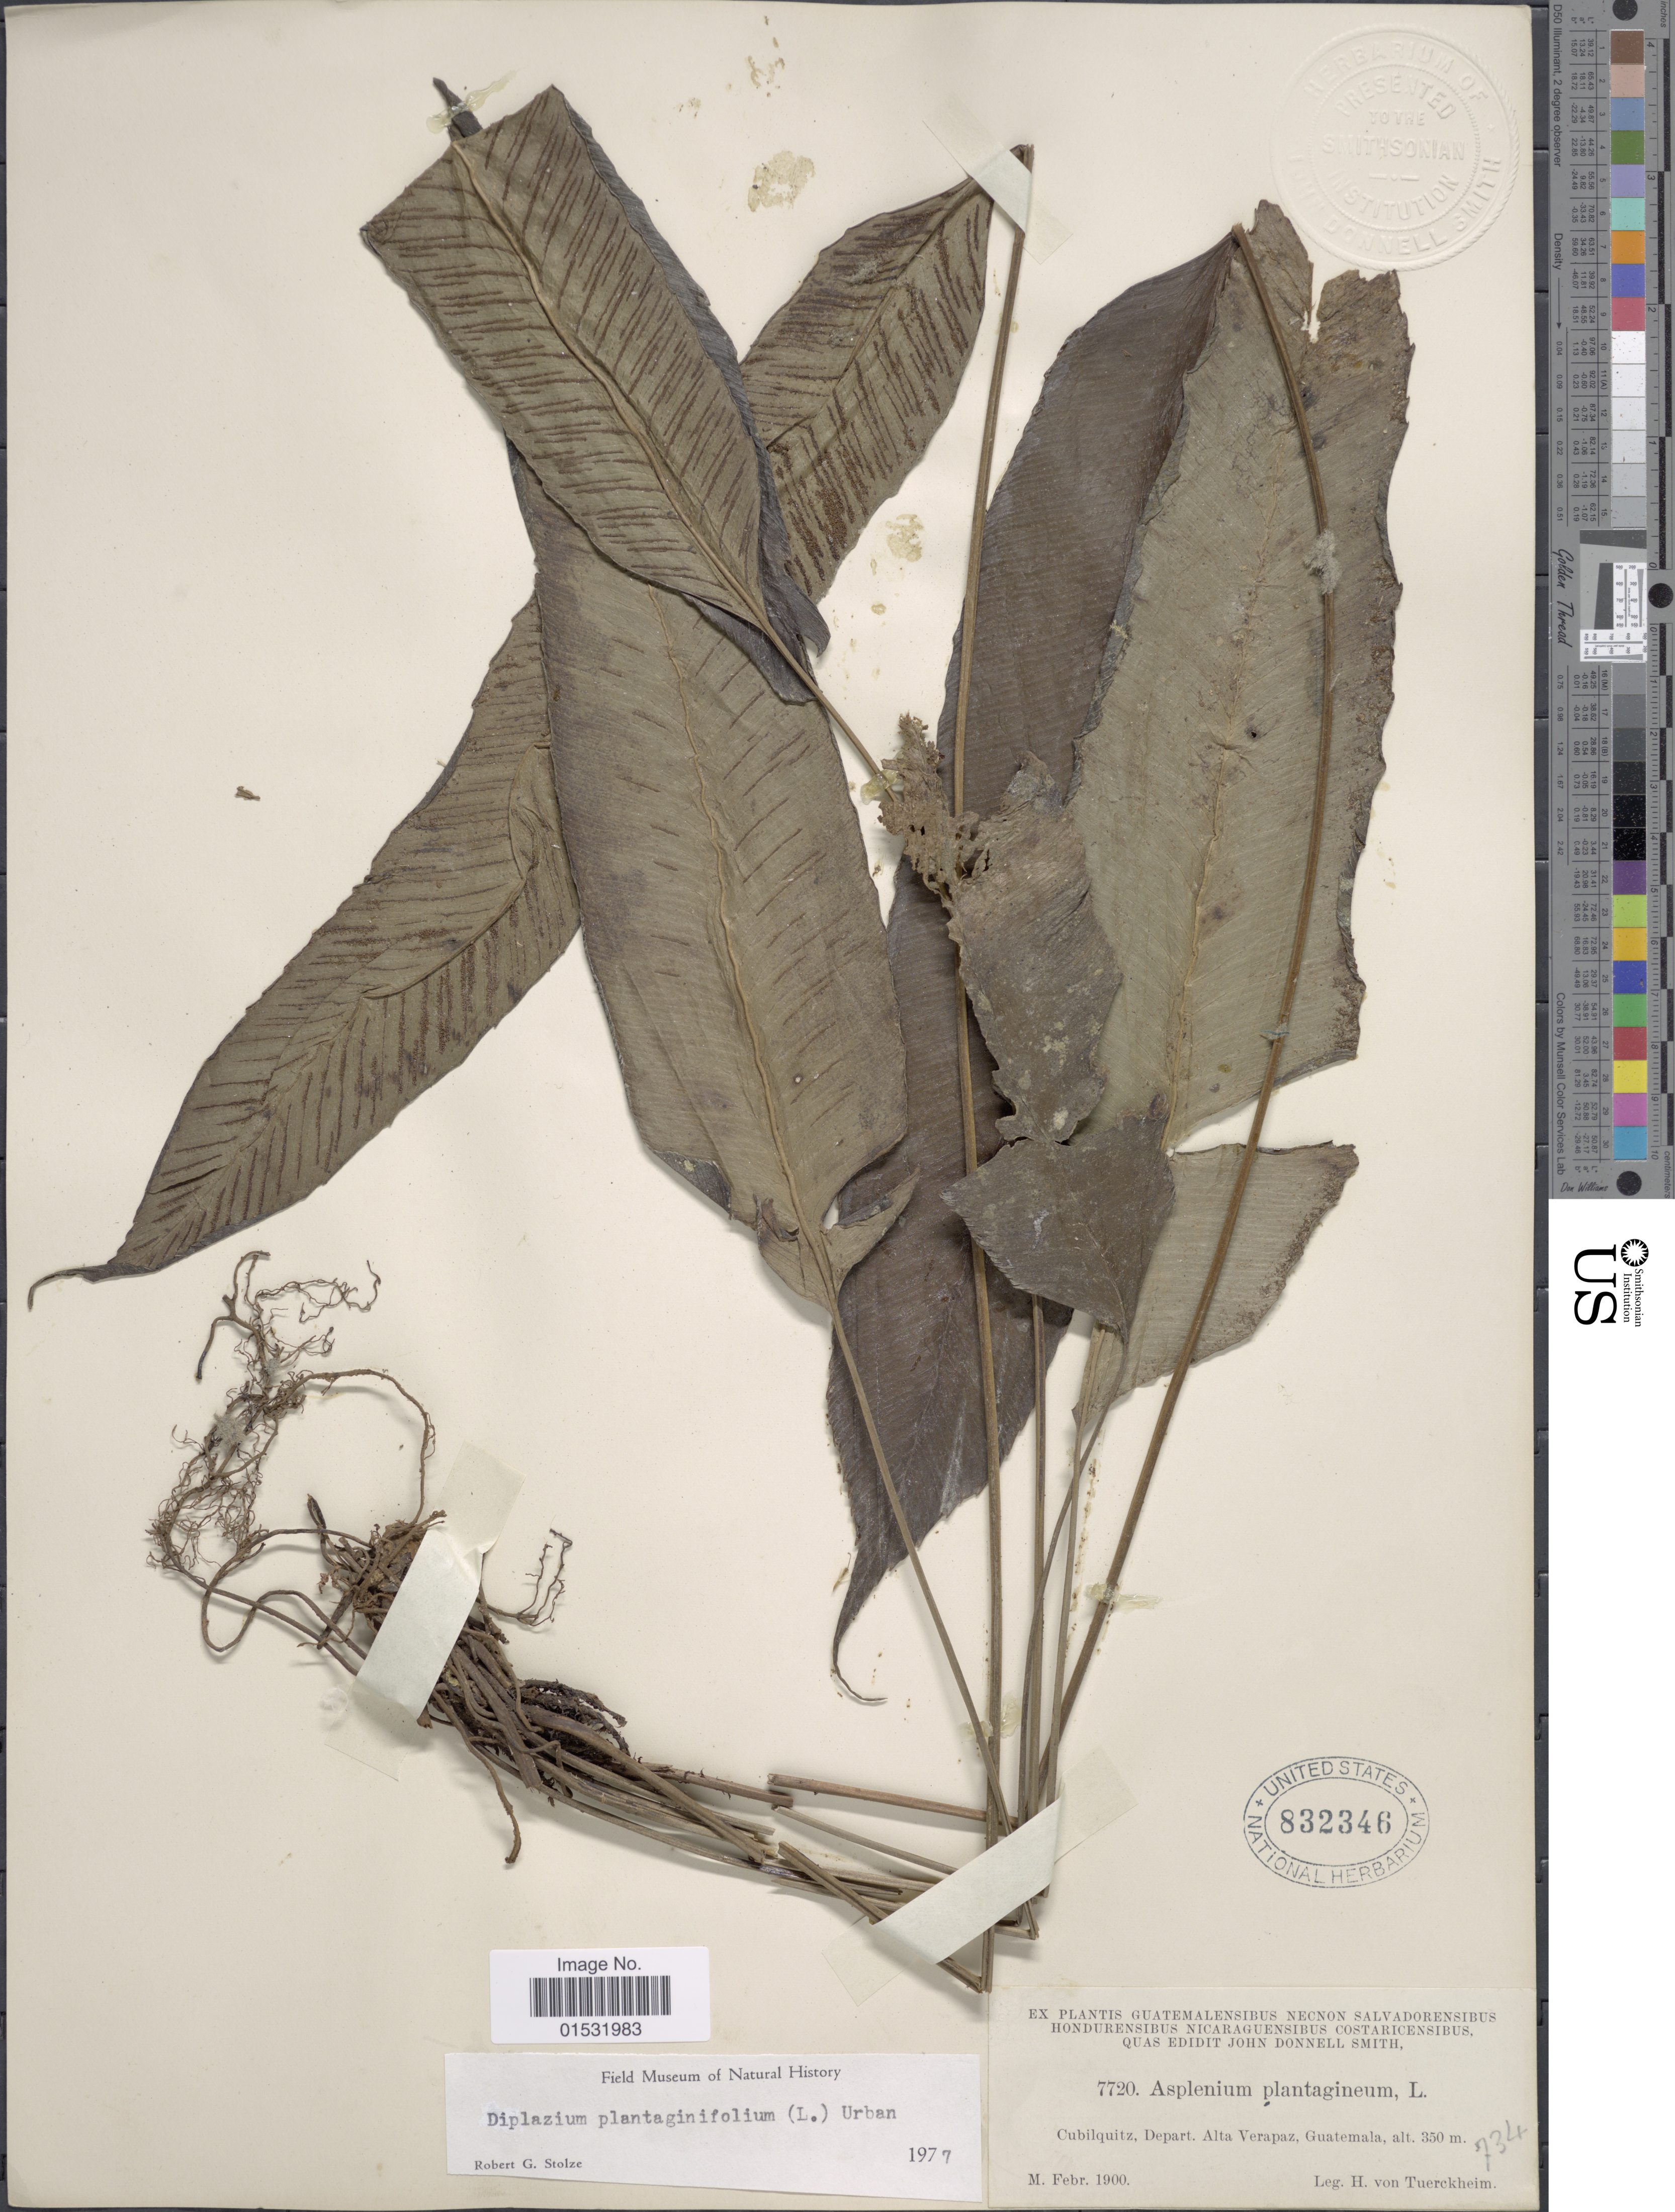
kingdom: Plantae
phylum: Tracheophyta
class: Polypodiopsida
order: Polypodiales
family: Athyriaceae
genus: Diplazium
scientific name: Diplazium plantaginifolium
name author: (L.) Urb.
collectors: H. von Türckheim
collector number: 7720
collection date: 1900-02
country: Guatemala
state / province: Alta Verapaz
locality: Cubilquitz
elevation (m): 350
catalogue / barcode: US 832346